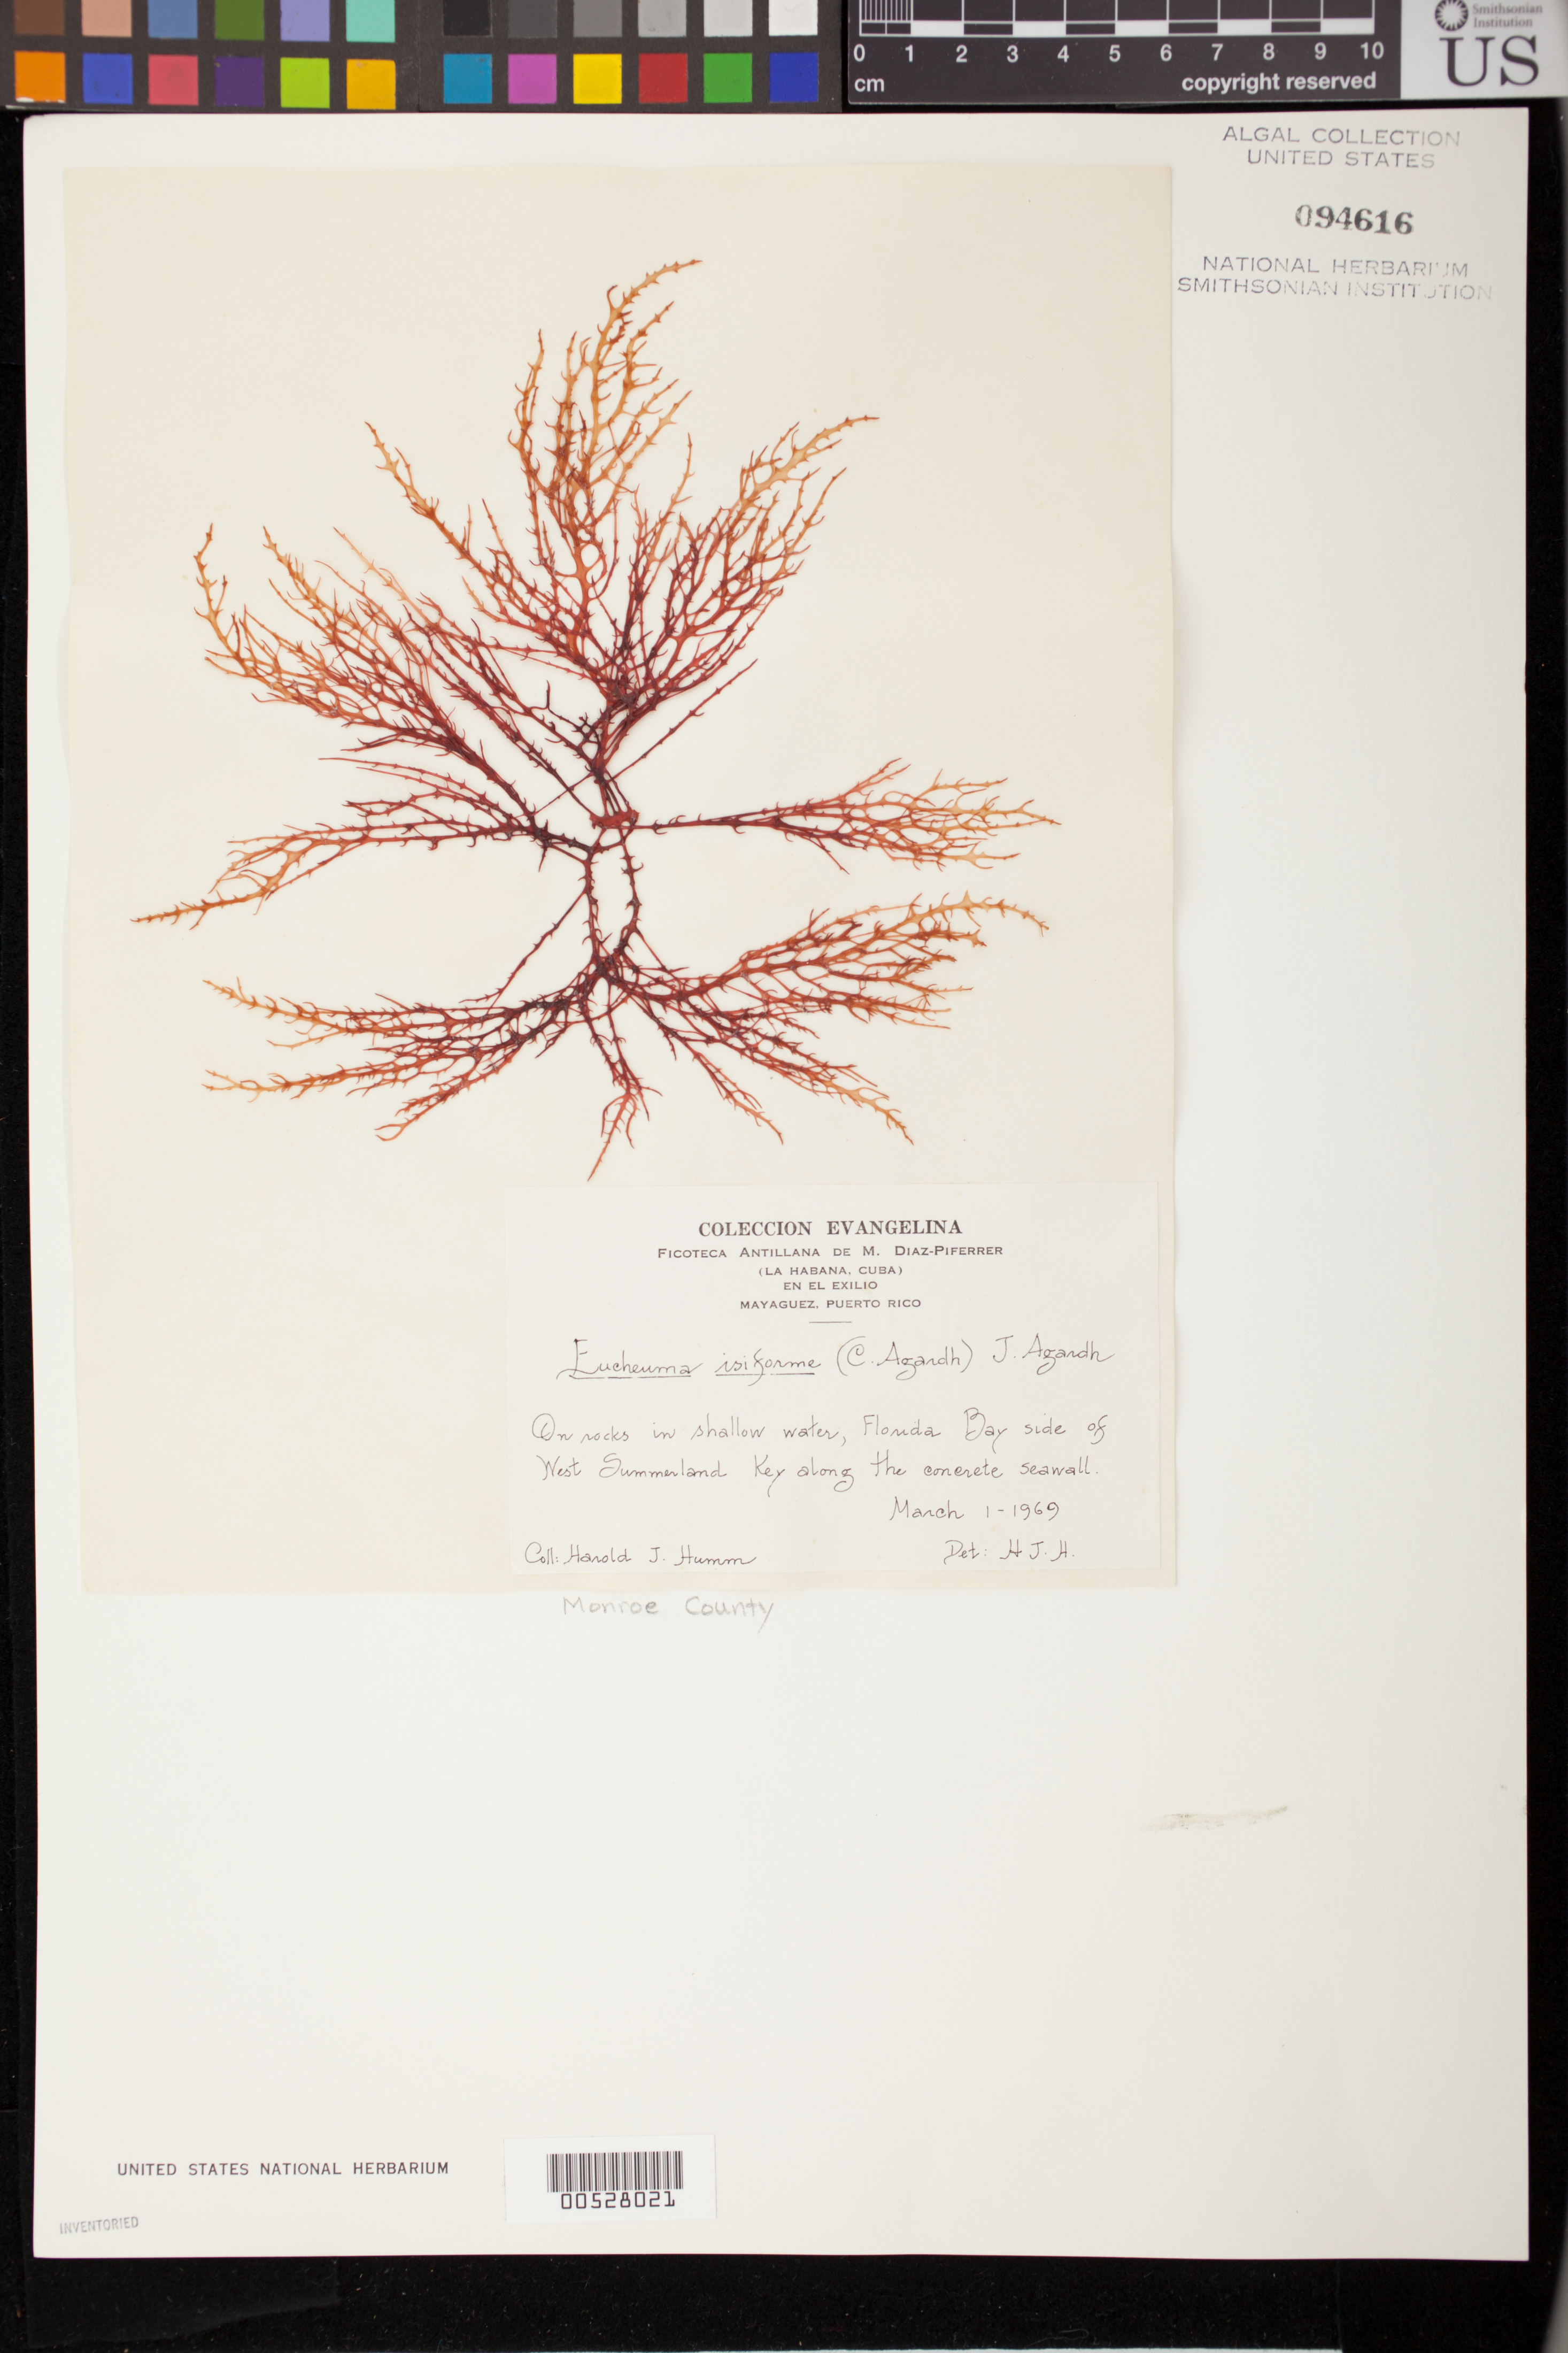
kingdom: Plantae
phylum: Rhodophyta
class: Florideophyceae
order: Gigartinales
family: Solieriaceae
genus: Eucheumatopsis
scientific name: Eucheumatopsis isiformis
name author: (C. Agardh) M.L. Núñez-Resendiz et al.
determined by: Algae name updating Project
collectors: H. J. Humm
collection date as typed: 01 Mar 1969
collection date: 1969-03-01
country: United States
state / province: Florida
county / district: Monroe County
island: West Summerland Key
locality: Florida Bay side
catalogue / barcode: US 94616